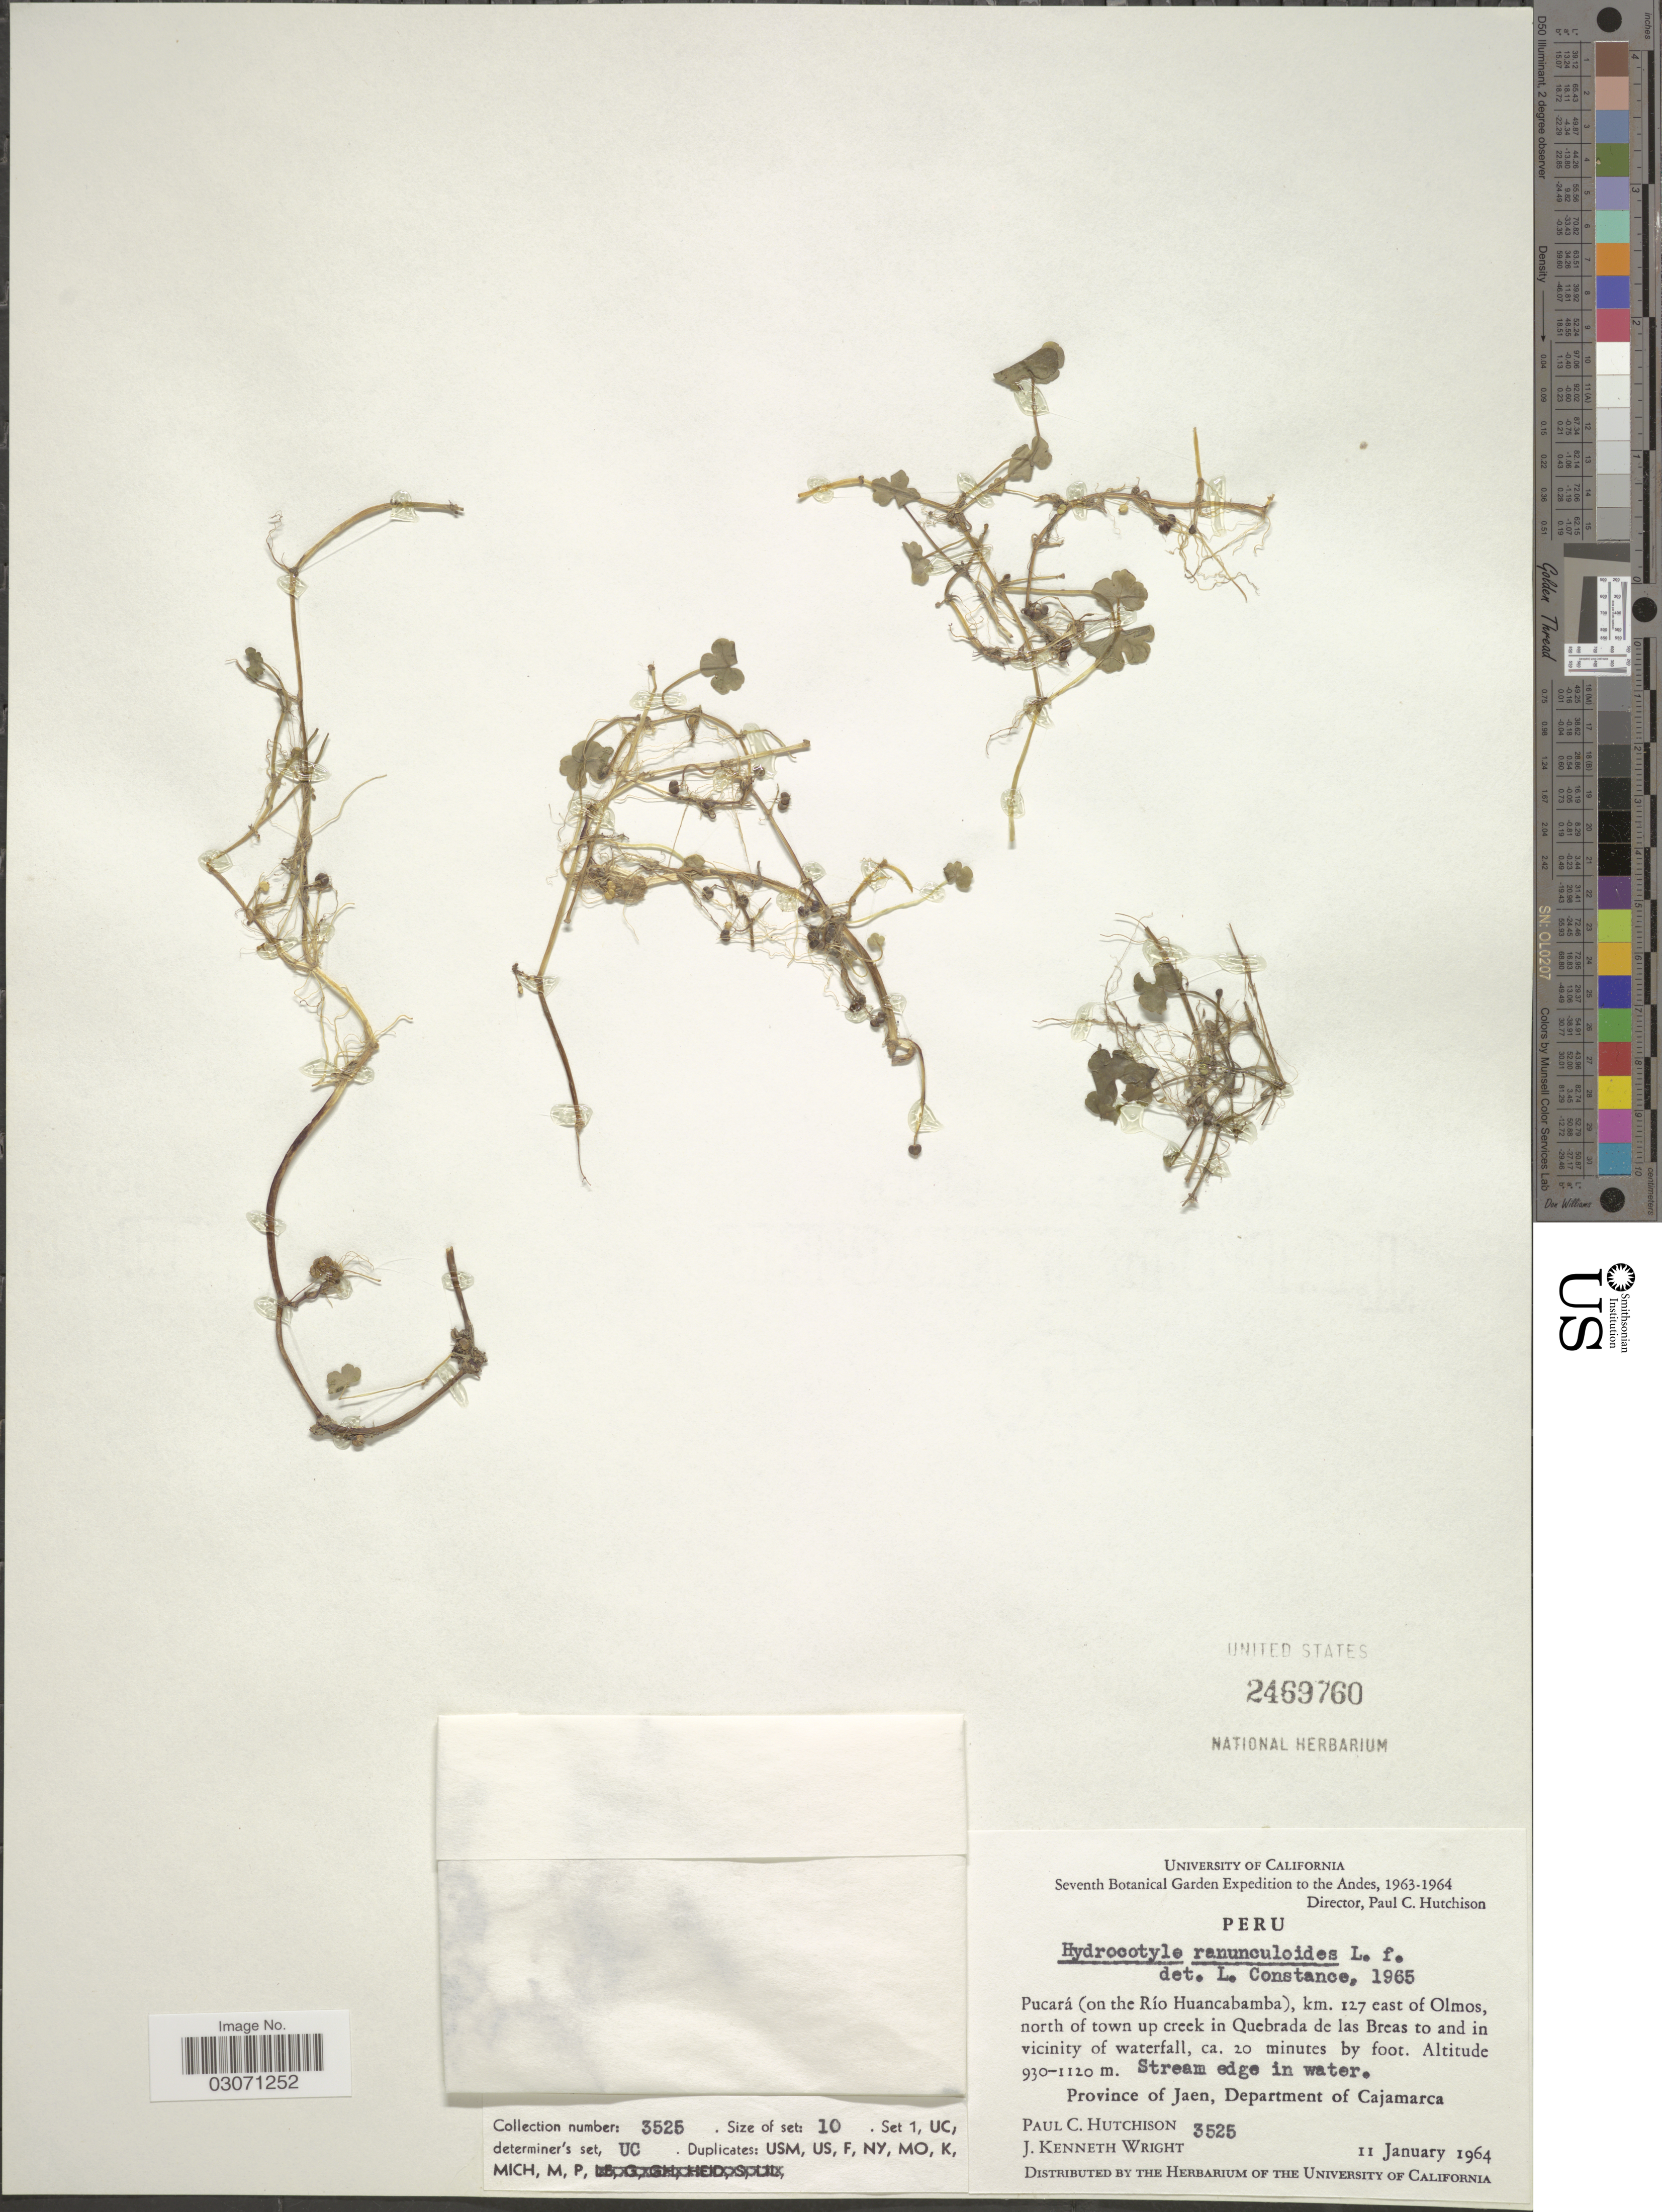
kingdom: Plantae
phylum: Tracheophyta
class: Magnoliopsida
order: Apiales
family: Araliaceae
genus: Hydrocotyle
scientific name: Hydrocotyle ranunculoides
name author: L. f.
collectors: P. C. Hutchison & J. K. Wright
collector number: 3525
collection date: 1964-01-11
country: Peru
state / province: Cajamarca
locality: Andes. Pucará (on the Río Huancabamba), km. 127 east of Olmos, north of town up creek in Quebrada de las Breas to and in vicinity of waterfall, ca. 20 minutes by foot. Province of Jaen, Department of Cajamarca.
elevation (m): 930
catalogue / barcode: US 2469760